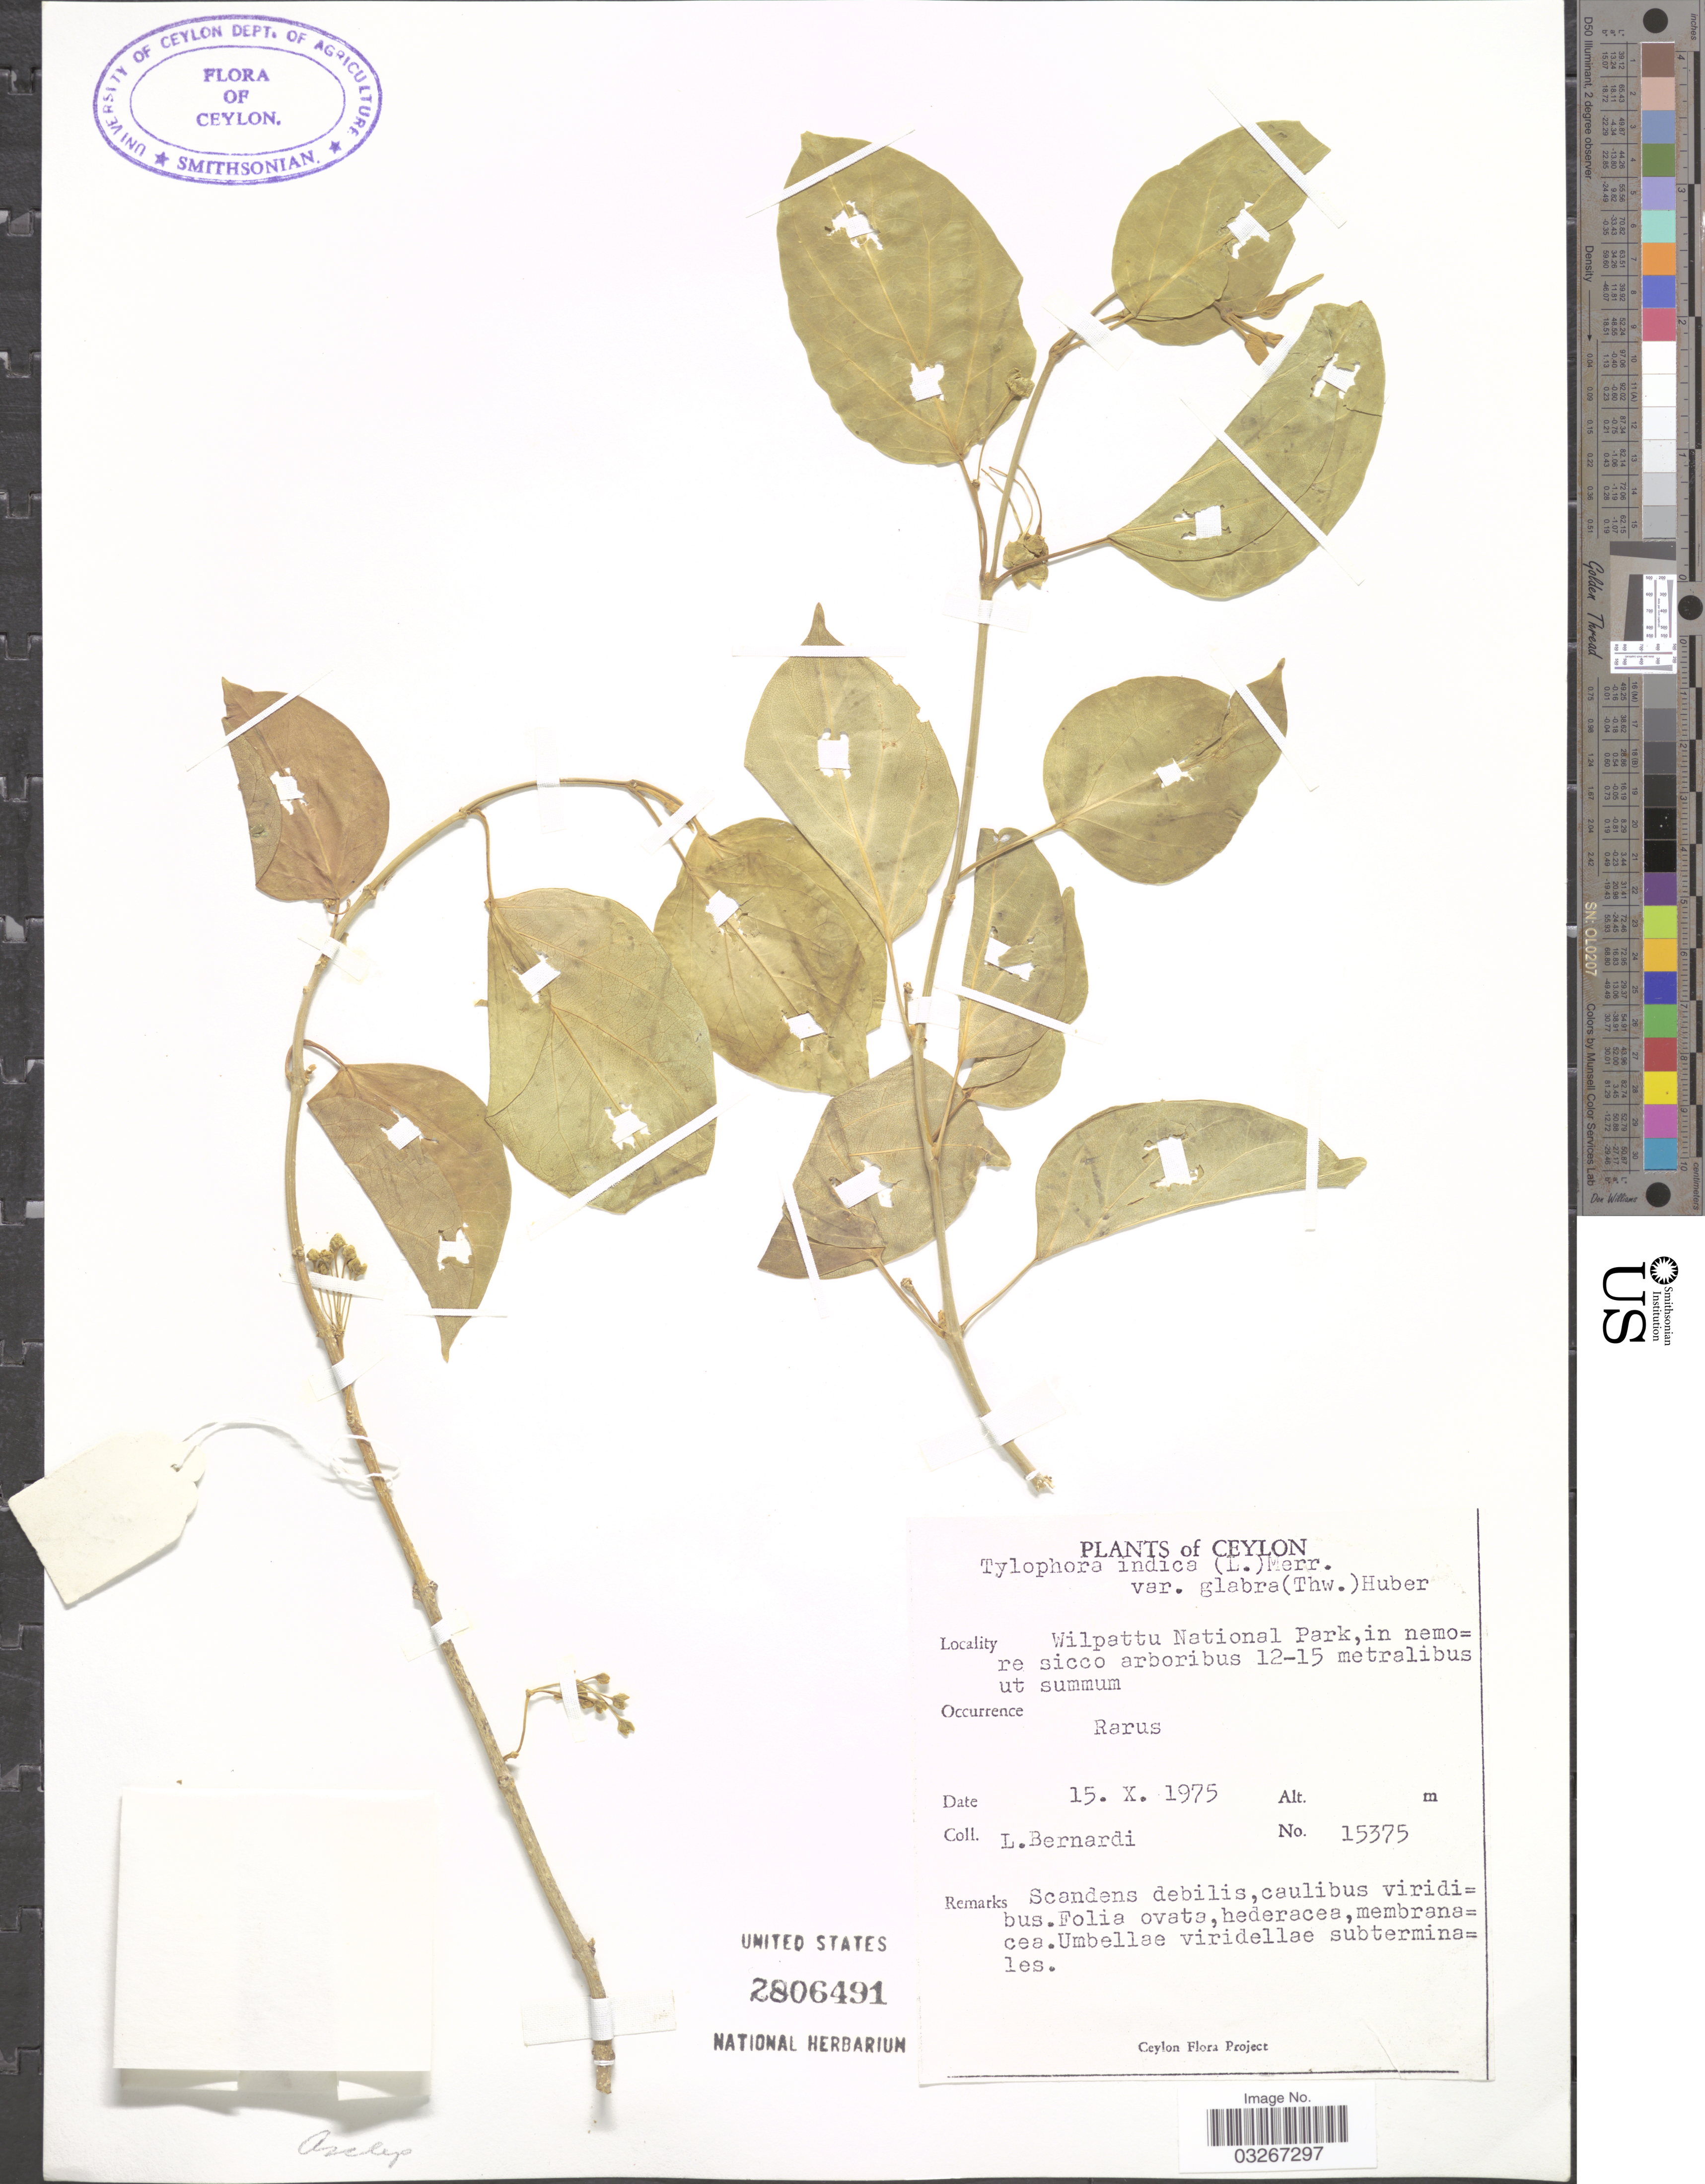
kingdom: Plantae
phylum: Tracheophyta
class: Magnoliopsida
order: Gentianales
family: Apocynaceae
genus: Tylophora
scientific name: Tylophora indica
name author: Merr.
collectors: L. Bernardi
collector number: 15375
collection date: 1975-10-15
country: Sri Lanka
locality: Ceylon. Wilpattu National Park, in nemore sicco arboribus 12-15 metralibus ut summum.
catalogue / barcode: US 2806491